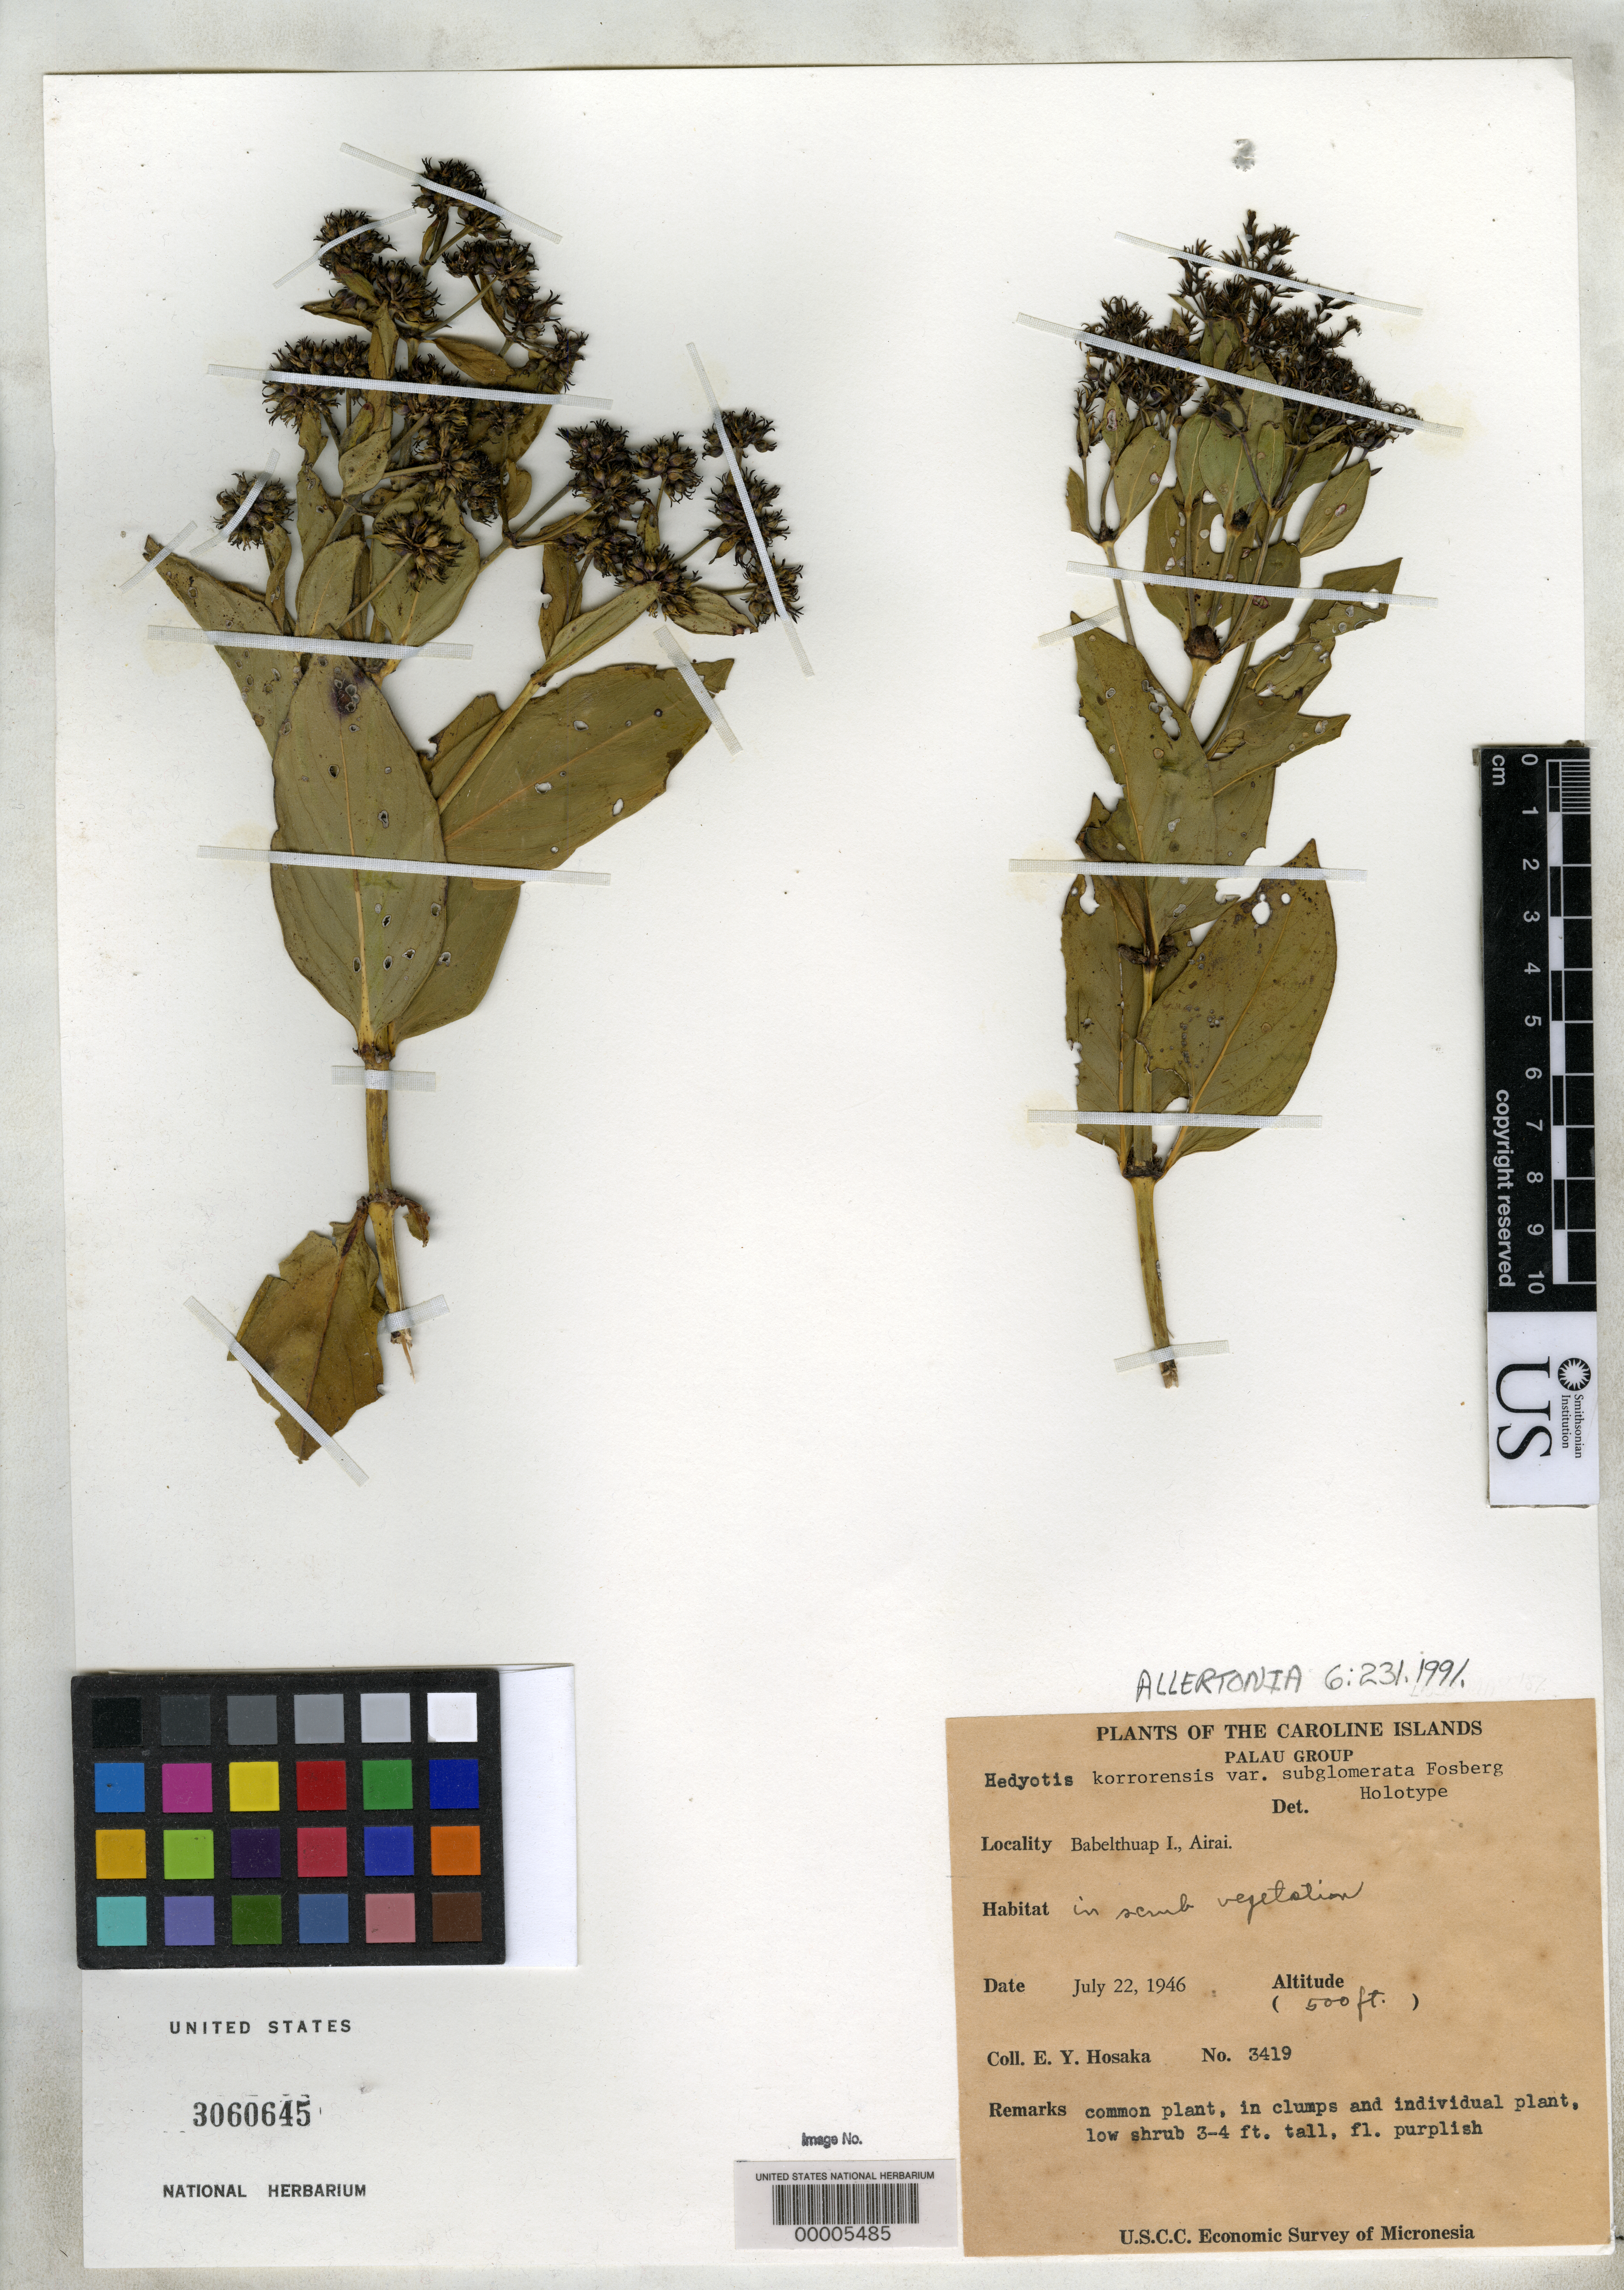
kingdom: Plantae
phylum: Tracheophyta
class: Magnoliopsida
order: Gentianales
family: Rubiaceae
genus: Hedyotis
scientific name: Hedyotis korrorensis var. subglomerata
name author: Fosberg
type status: Holotype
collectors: E. Y. Hosaka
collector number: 3419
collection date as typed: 22 Jul 1946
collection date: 1946-07-22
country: Palau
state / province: Airai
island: Babeldaob [Babelthuap]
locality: Airai.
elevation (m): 20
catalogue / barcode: US 3060645